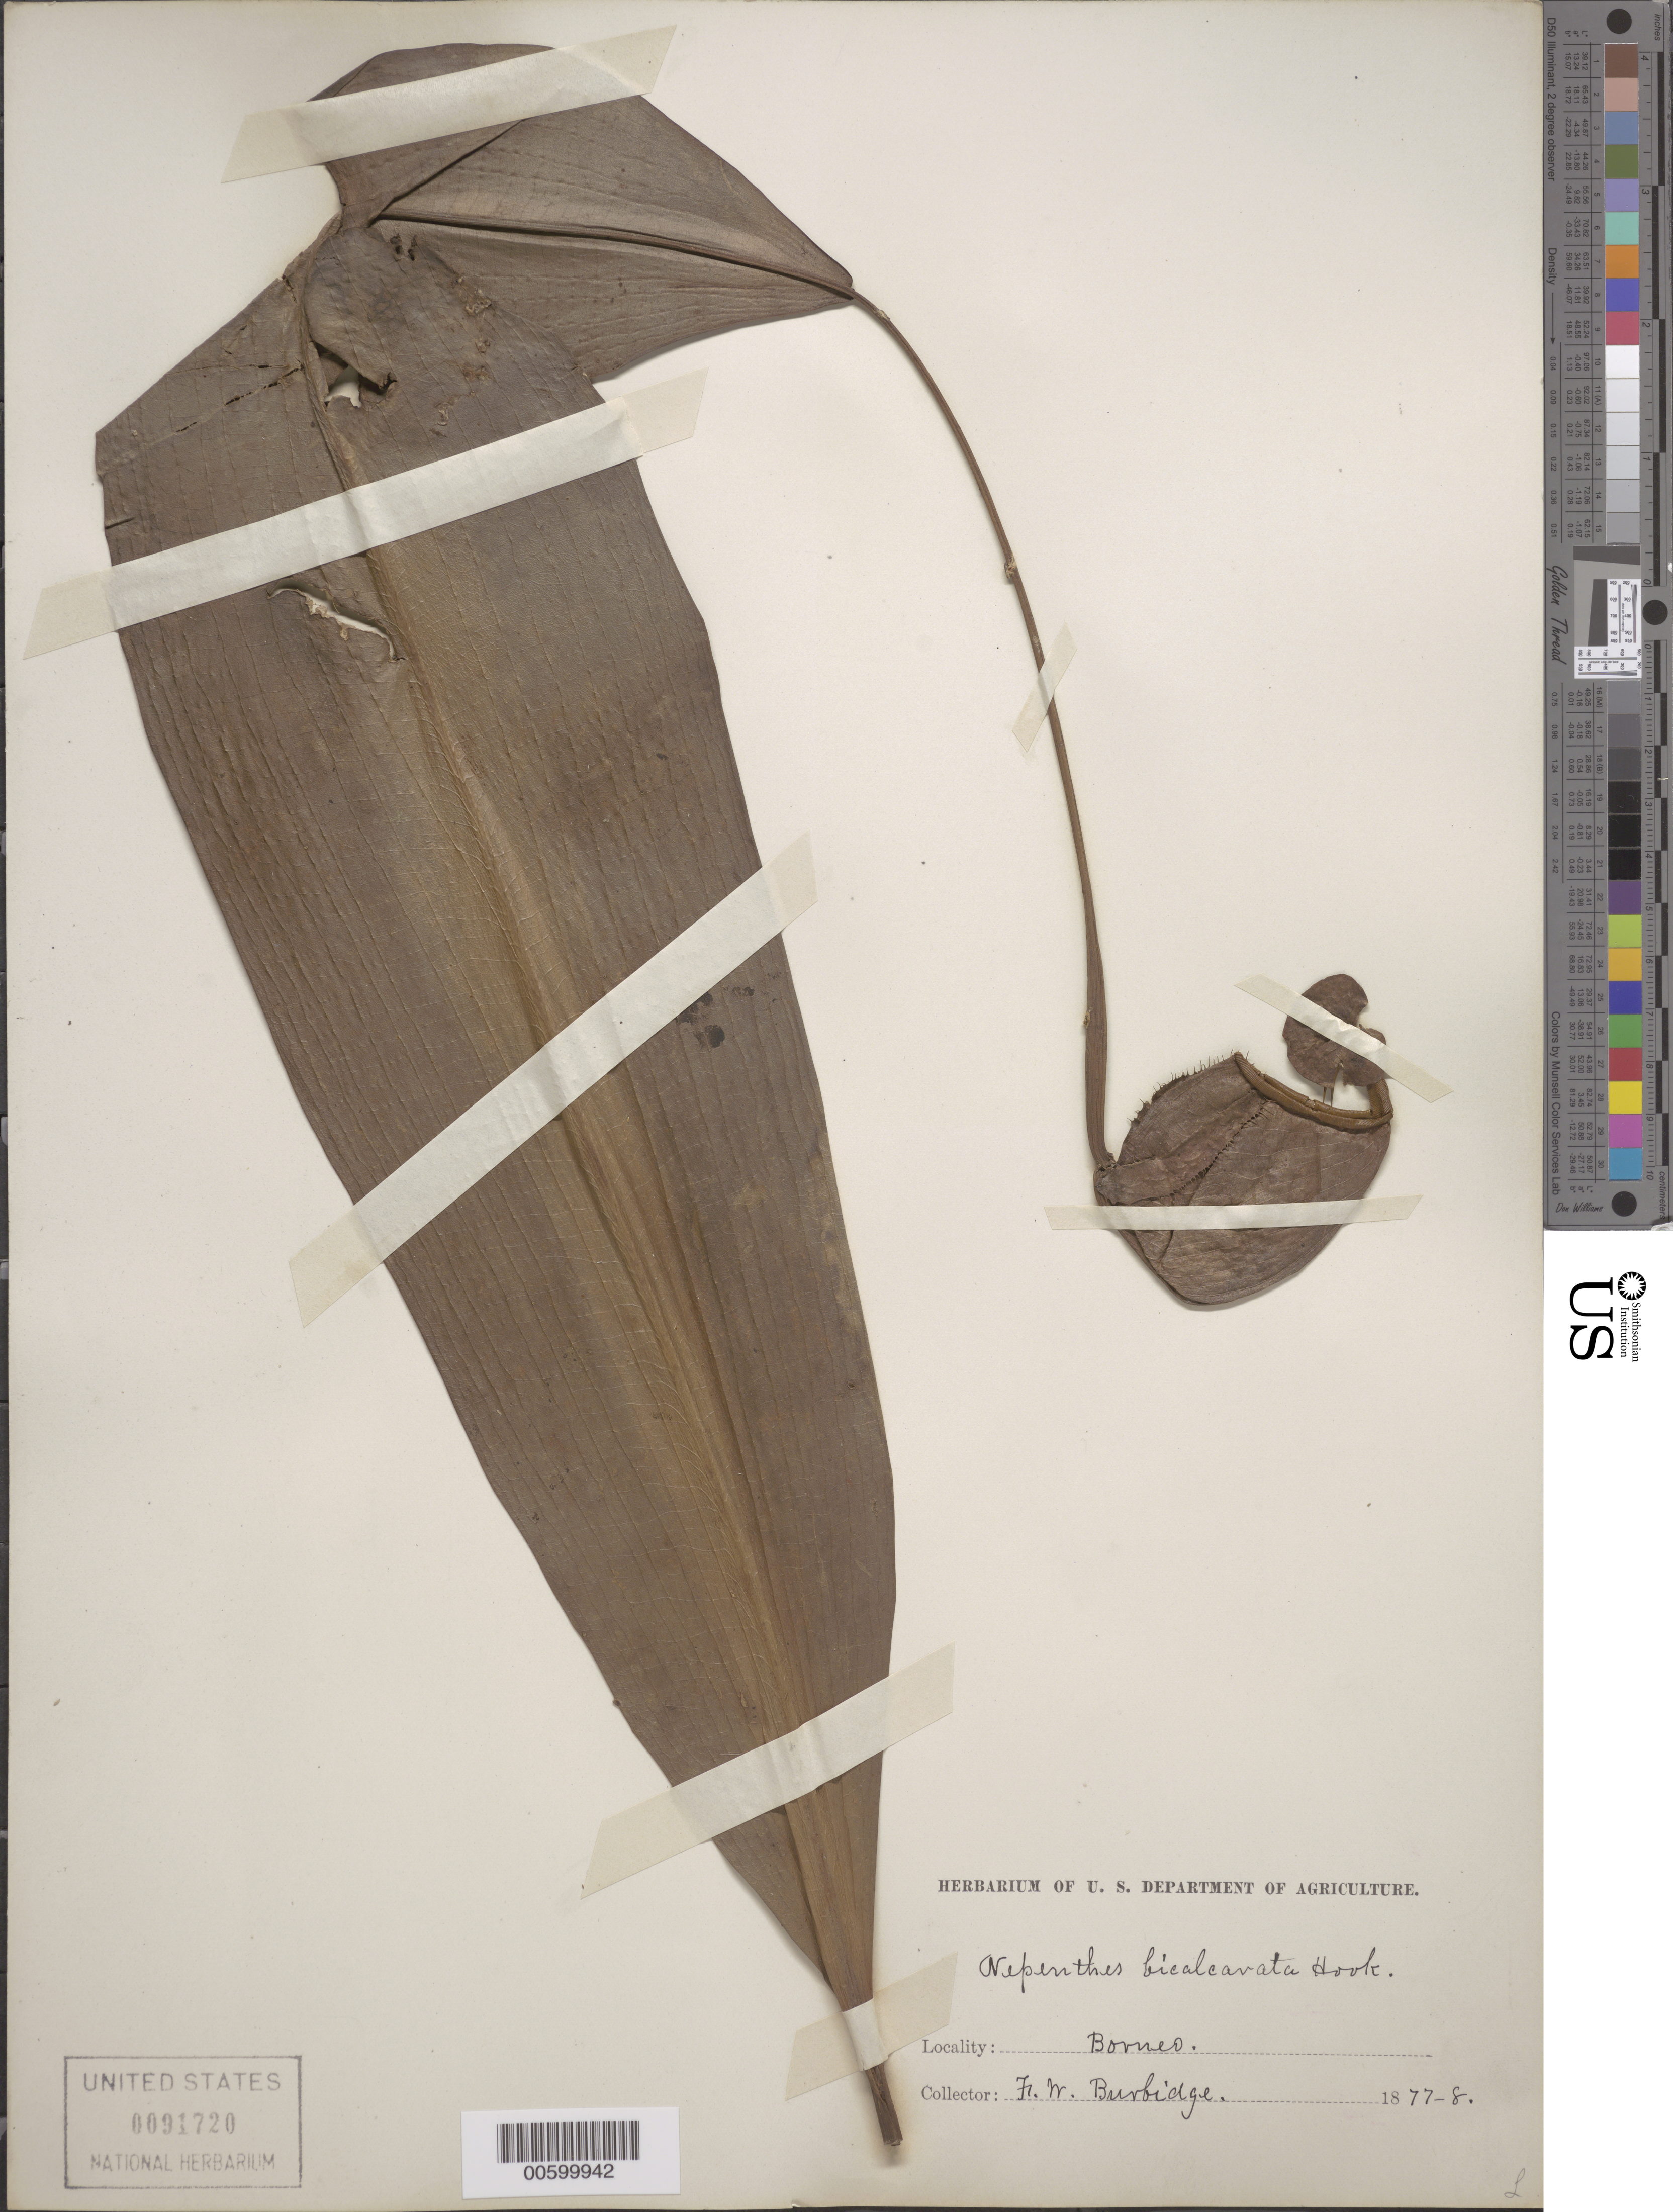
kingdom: Plantae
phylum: Tracheophyta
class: Magnoliopsida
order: Caryophyllales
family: Nepenthaceae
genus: Nepenthes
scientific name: Nepenthes bicalcarata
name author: Hook. f.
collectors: F. Burbidge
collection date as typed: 1877 to -- --- 1878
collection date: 1877/1878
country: Malaysia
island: Borneo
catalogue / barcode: US 91720